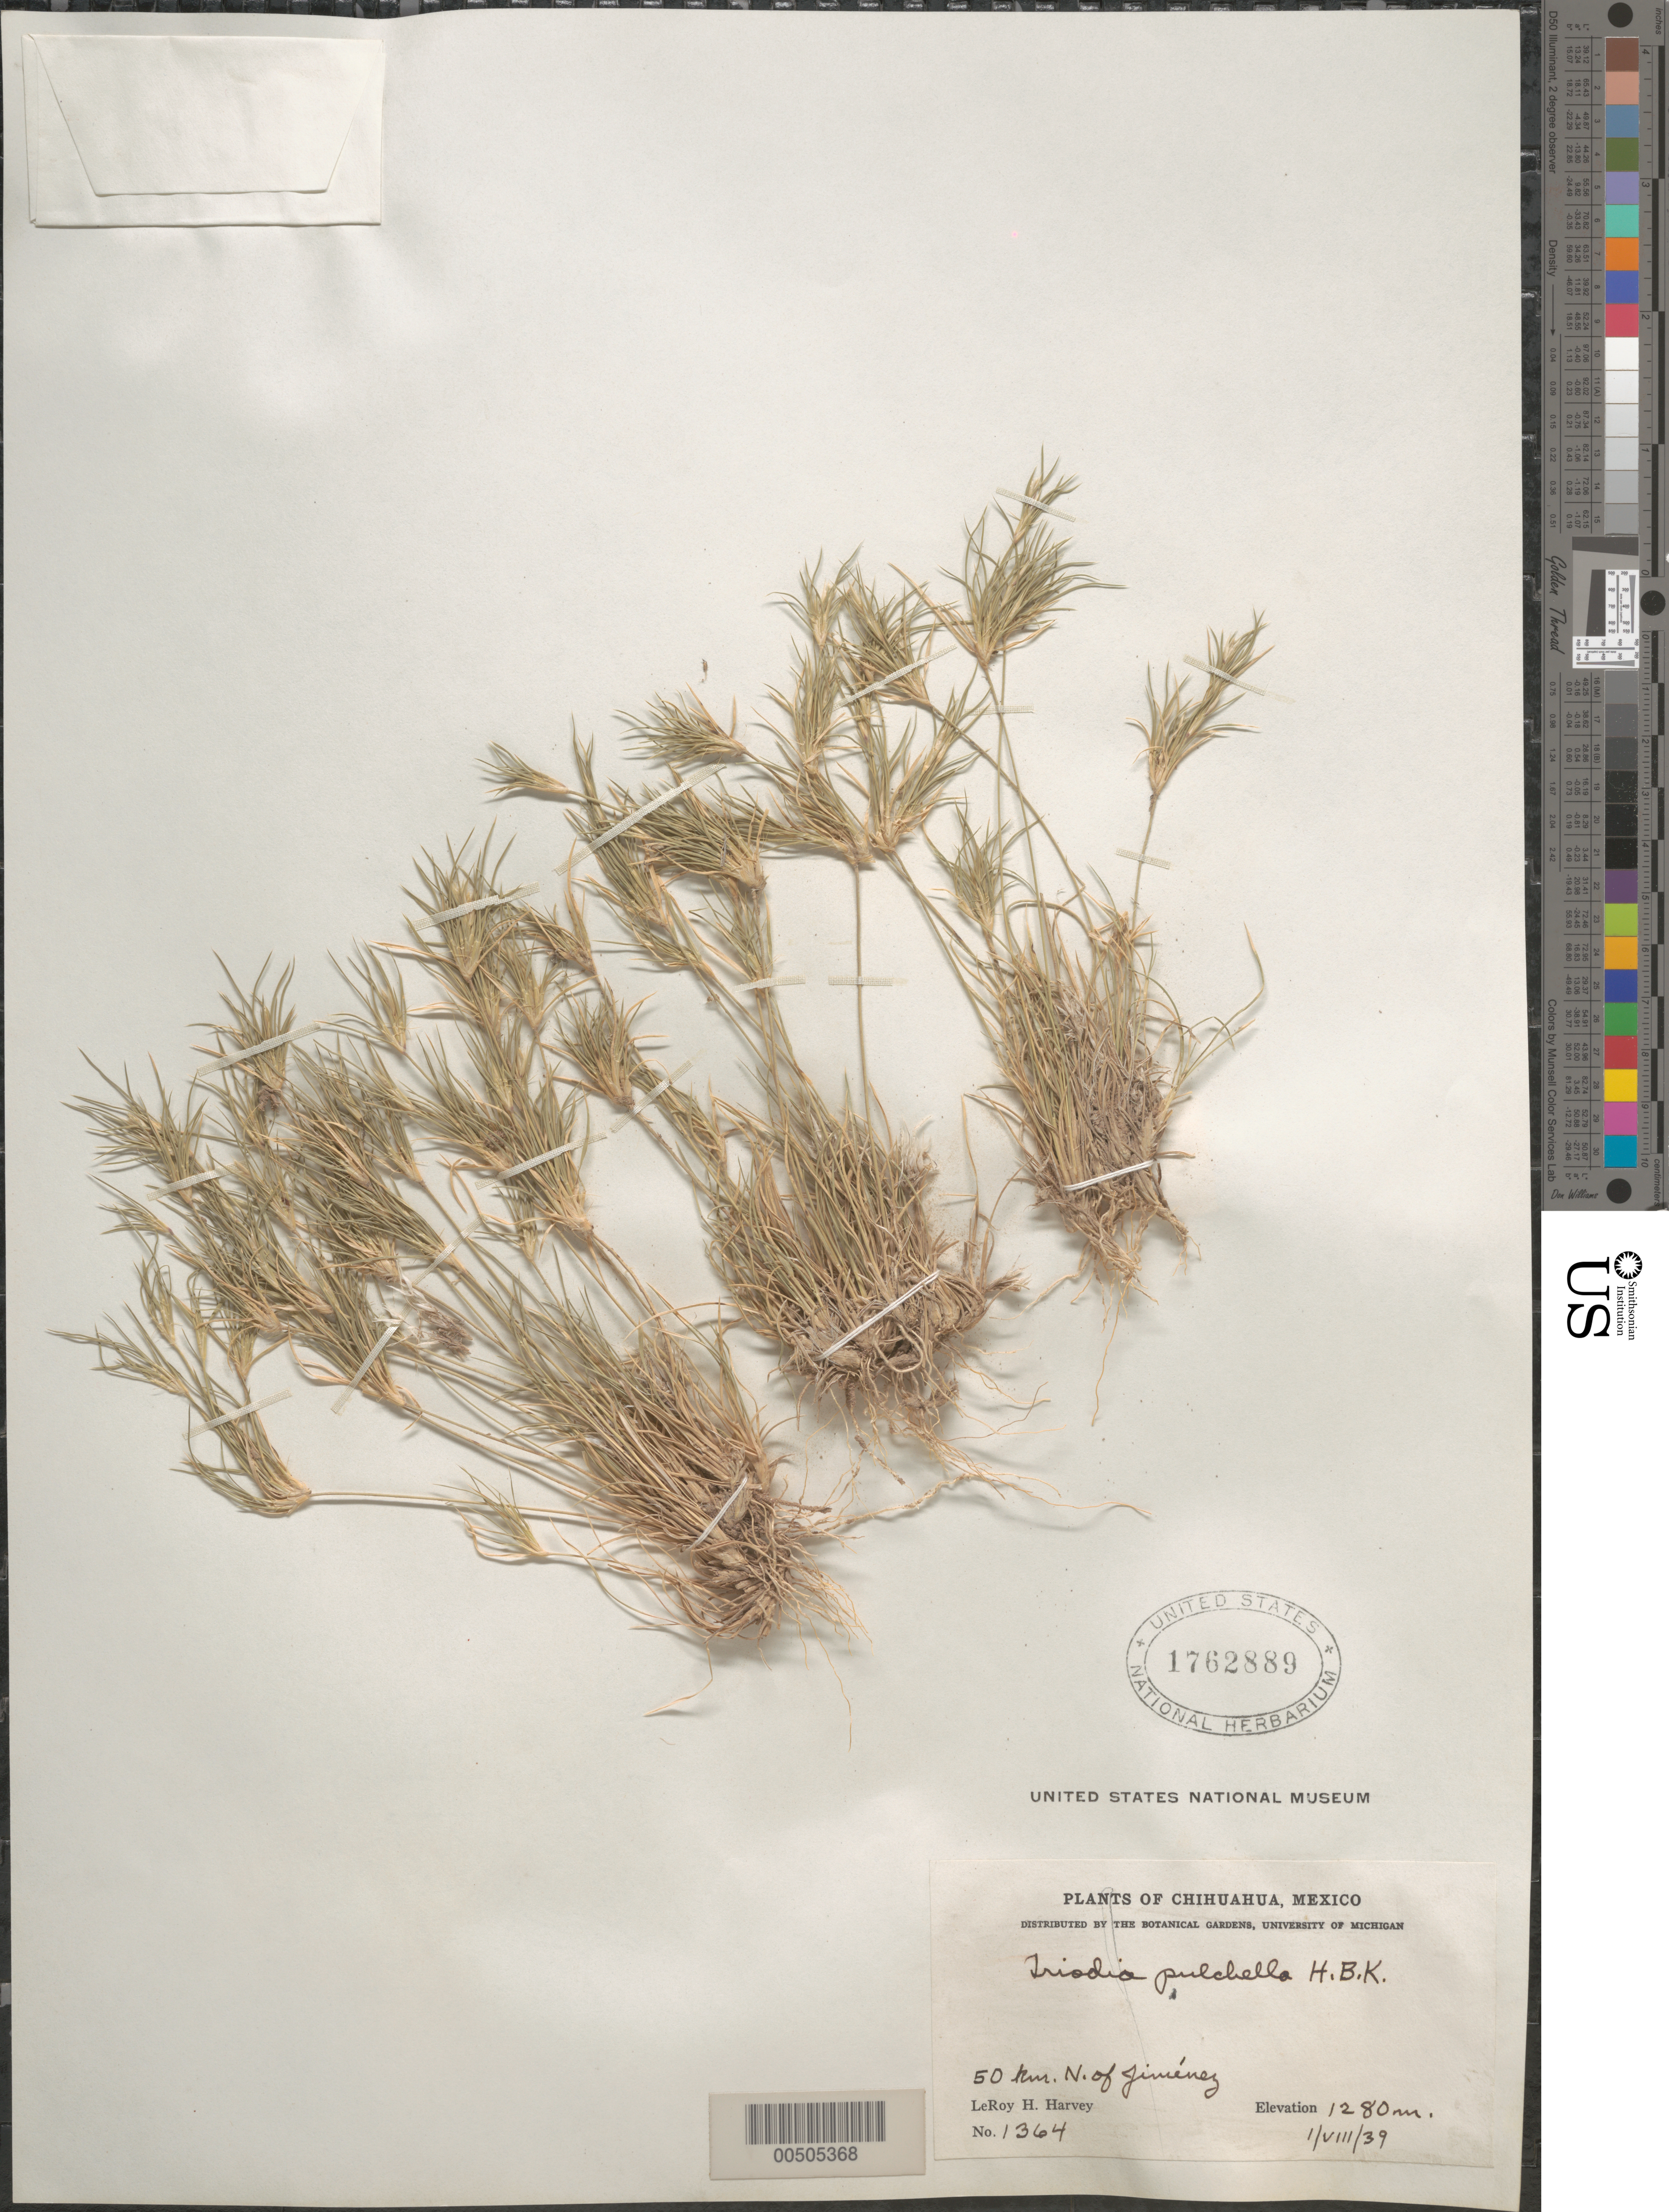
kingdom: Plantae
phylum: Tracheophyta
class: Liliopsida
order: Poales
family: Poaceae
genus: Erioneuron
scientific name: Erioneuron pulchellum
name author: (Kunth) Tateoka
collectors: L. H. Harvey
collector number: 1364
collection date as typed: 1 Aug 1939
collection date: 1939-08-01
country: Mexico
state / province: Chihuahua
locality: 50 km N of Jiménez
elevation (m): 1280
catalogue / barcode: US 1762889